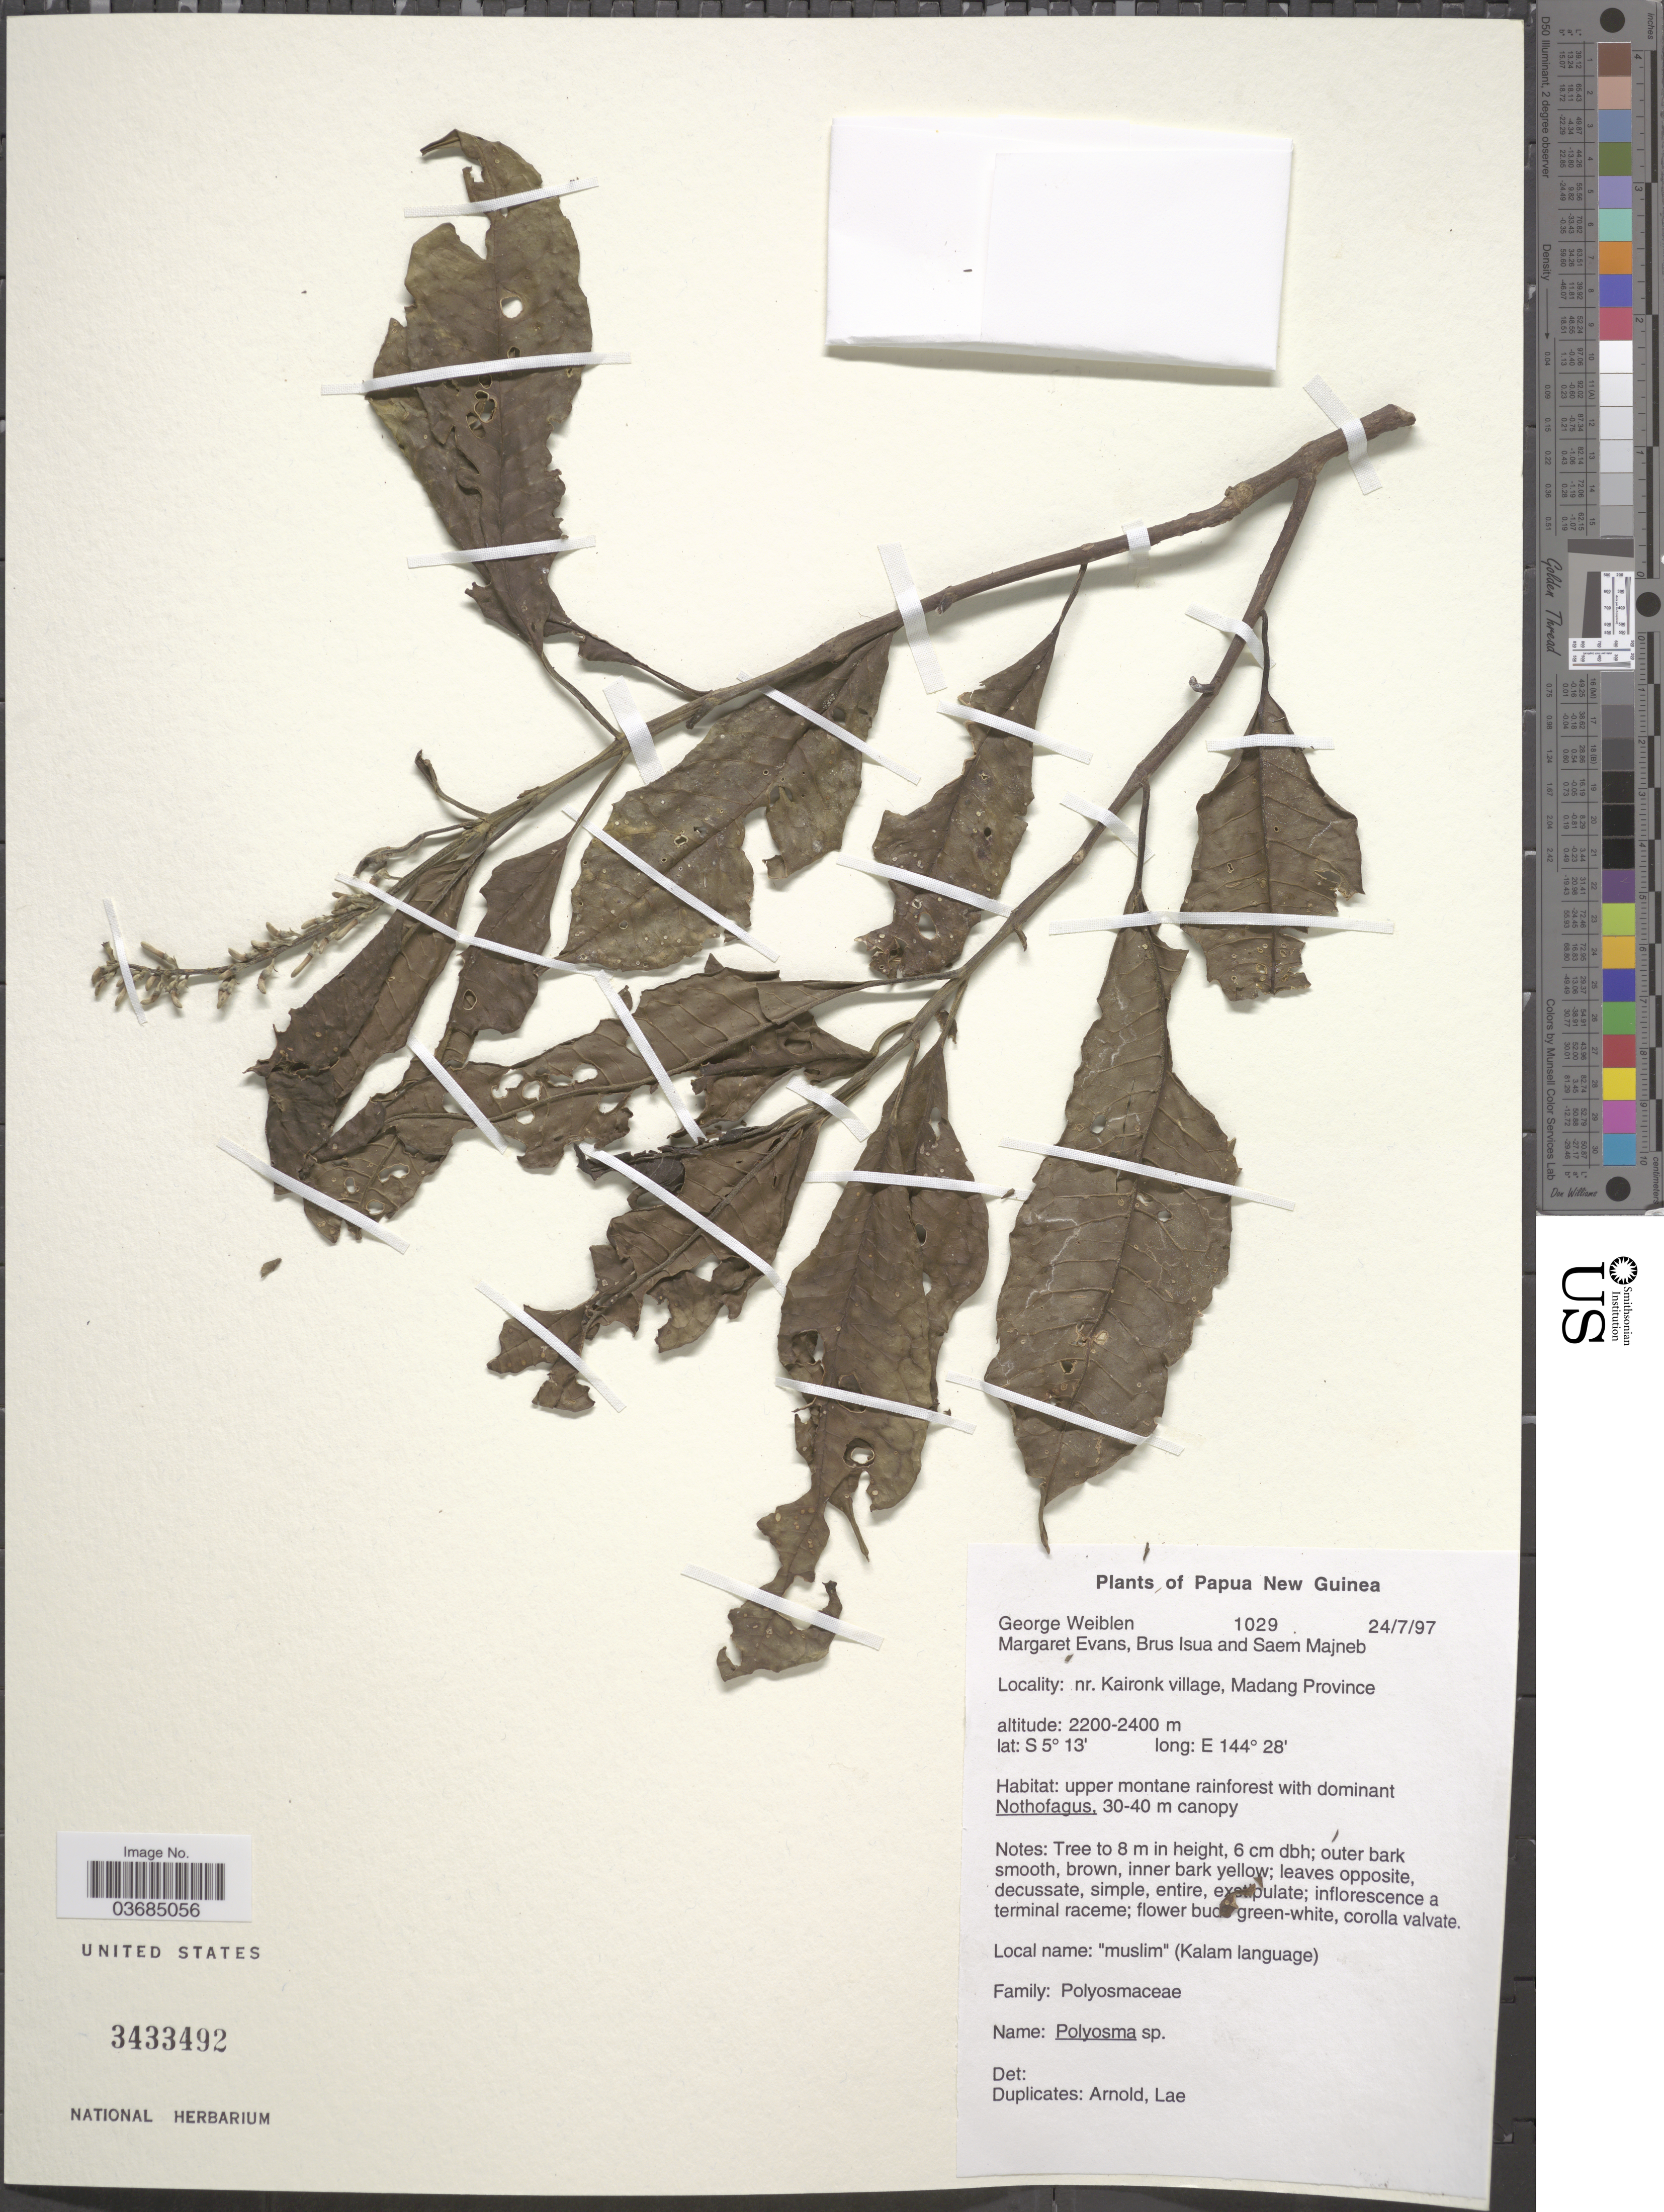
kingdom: Plantae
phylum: Tracheophyta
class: Magnoliopsida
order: Escalloniales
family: Escalloniaceae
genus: Polyosma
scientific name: Polyosma sp.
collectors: G. D. Weiblen, M. Evans, B. Isua & S. Majneb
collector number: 1029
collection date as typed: Transcribed d/m/y: 24/7/97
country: Papua New Guinea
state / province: Madang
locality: Nr. Kaironk village.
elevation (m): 2200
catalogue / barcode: US 3433492